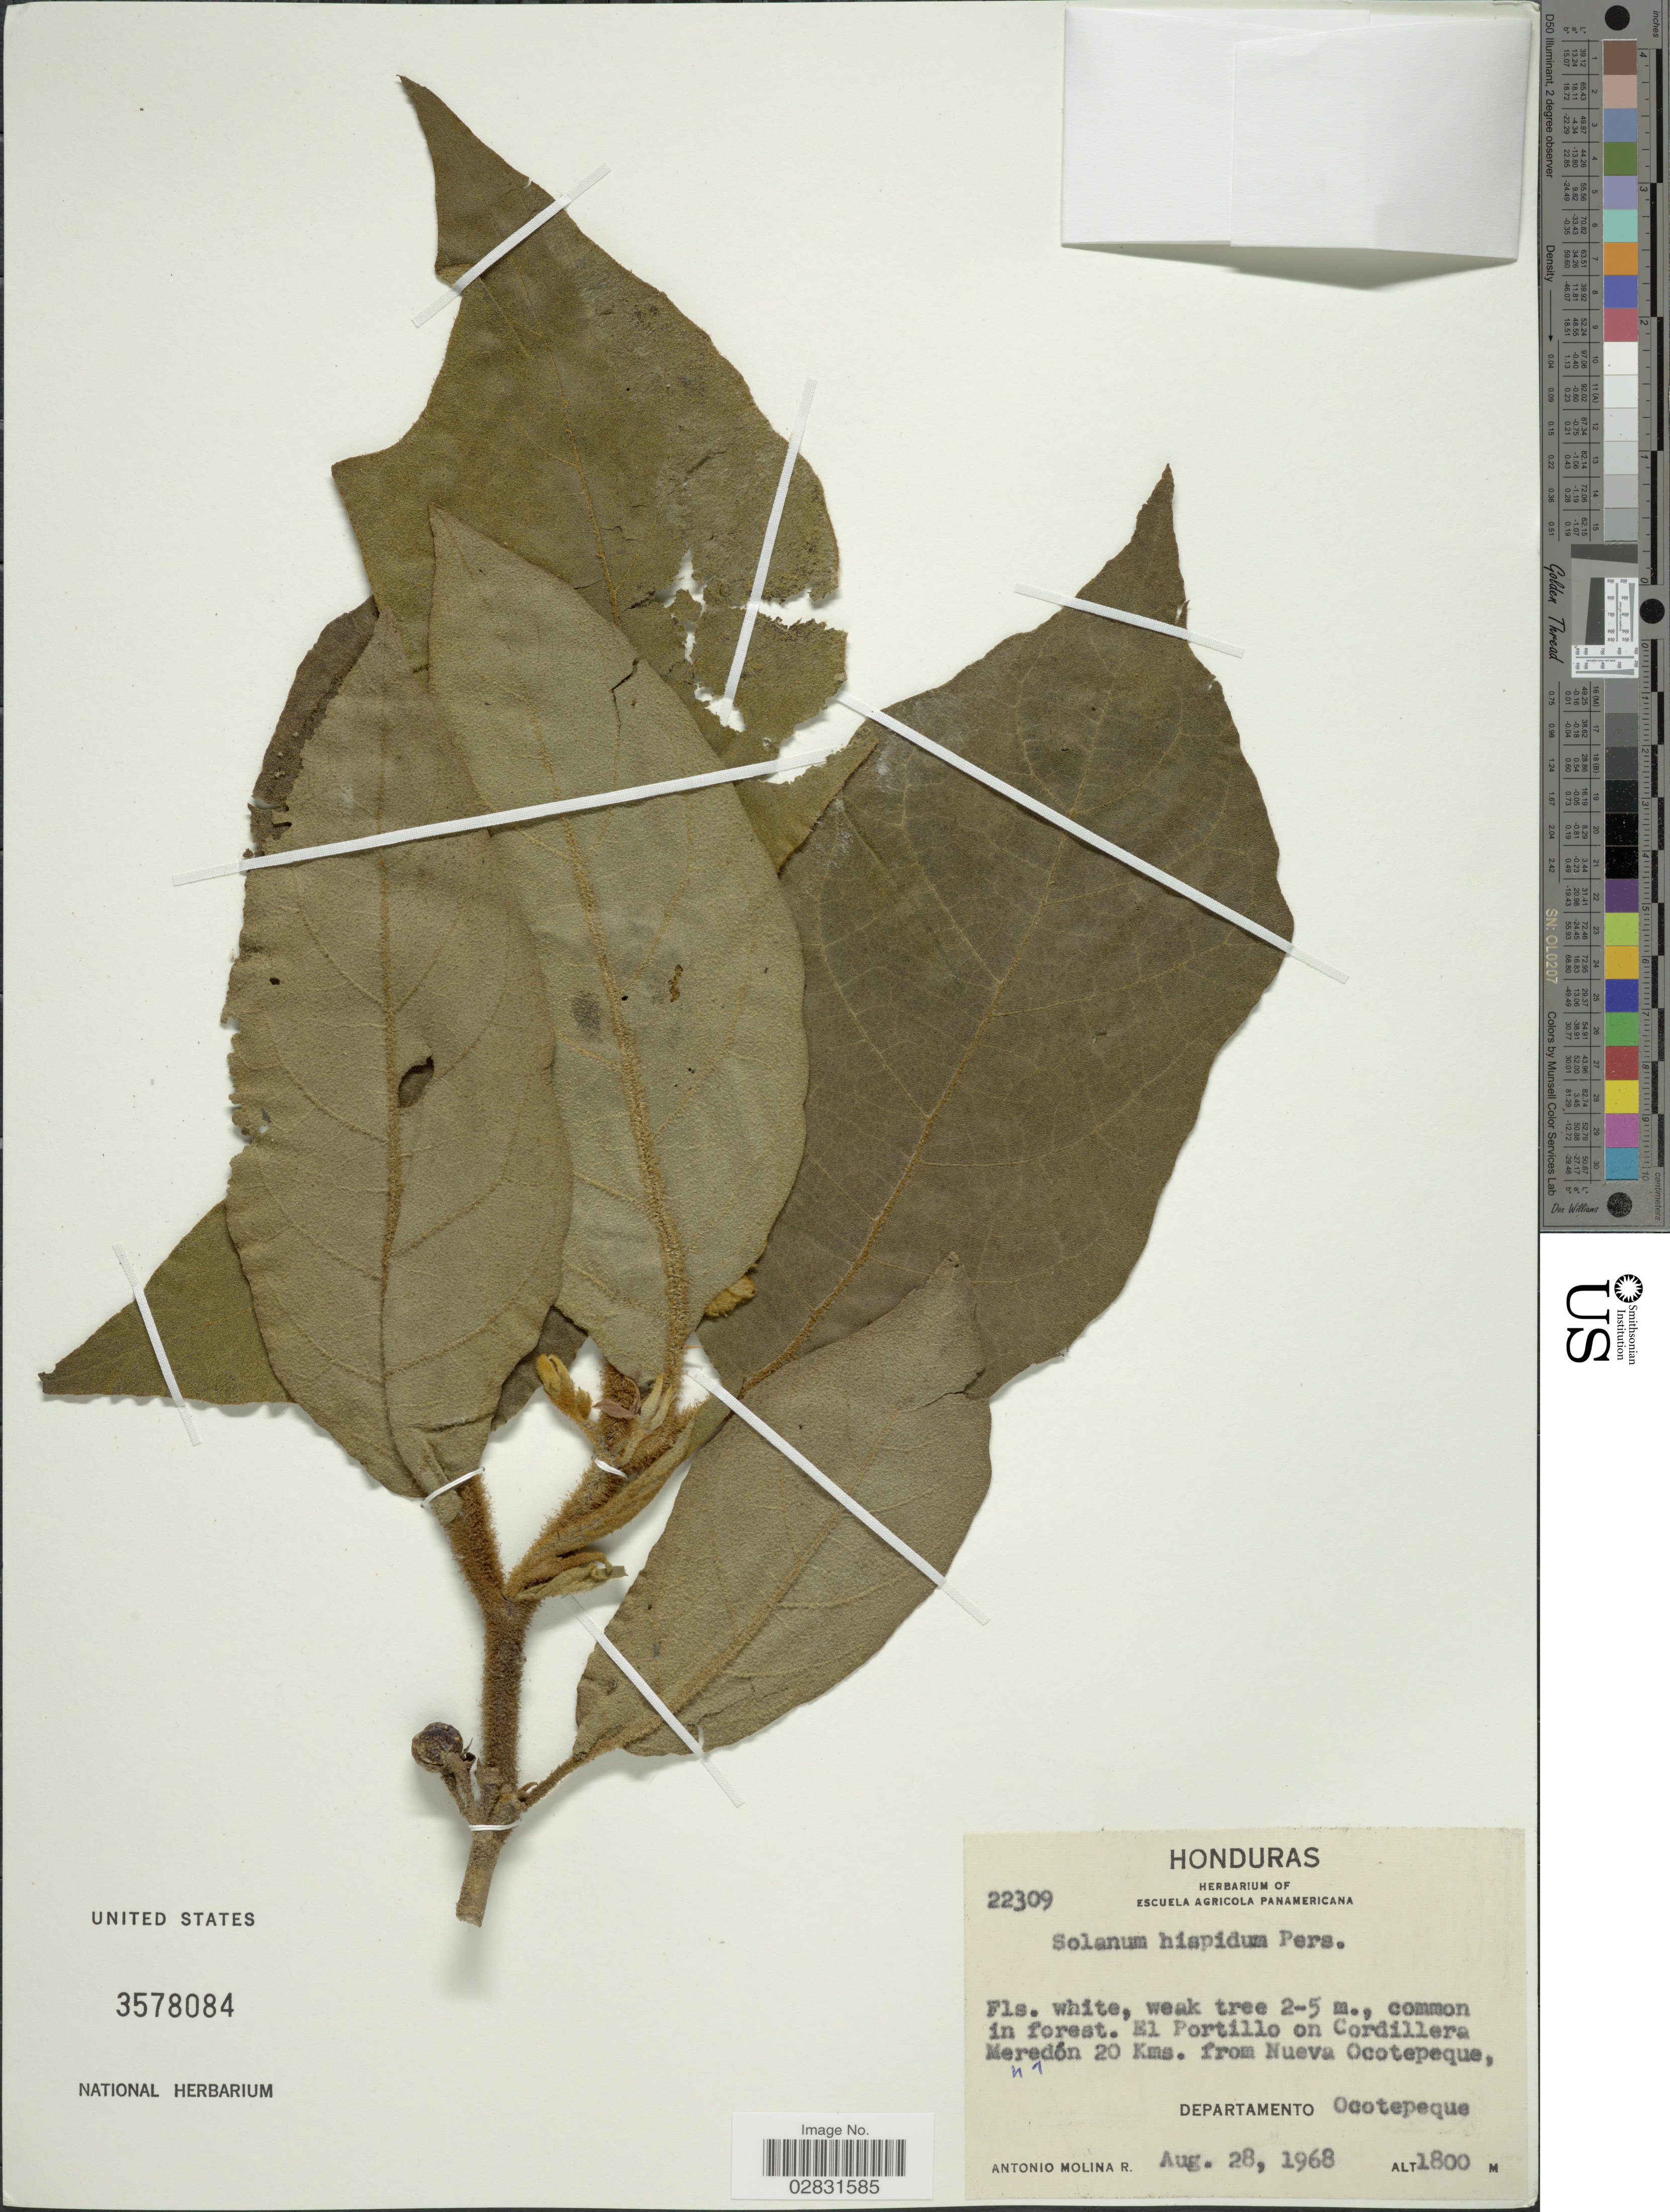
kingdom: Plantae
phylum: Tracheophyta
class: Magnoliopsida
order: Solanales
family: Solanaceae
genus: Solanum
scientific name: Solanum hispidum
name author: Pers.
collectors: A. Molina R.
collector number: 22309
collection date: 1968-08-28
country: Honduras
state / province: Ocotepeque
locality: El Portillo on Cordillera Meredón 20 Kms. from Nueva Ocotepeque, Departamento Ocotepeque.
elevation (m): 1800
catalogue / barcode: US 3578084